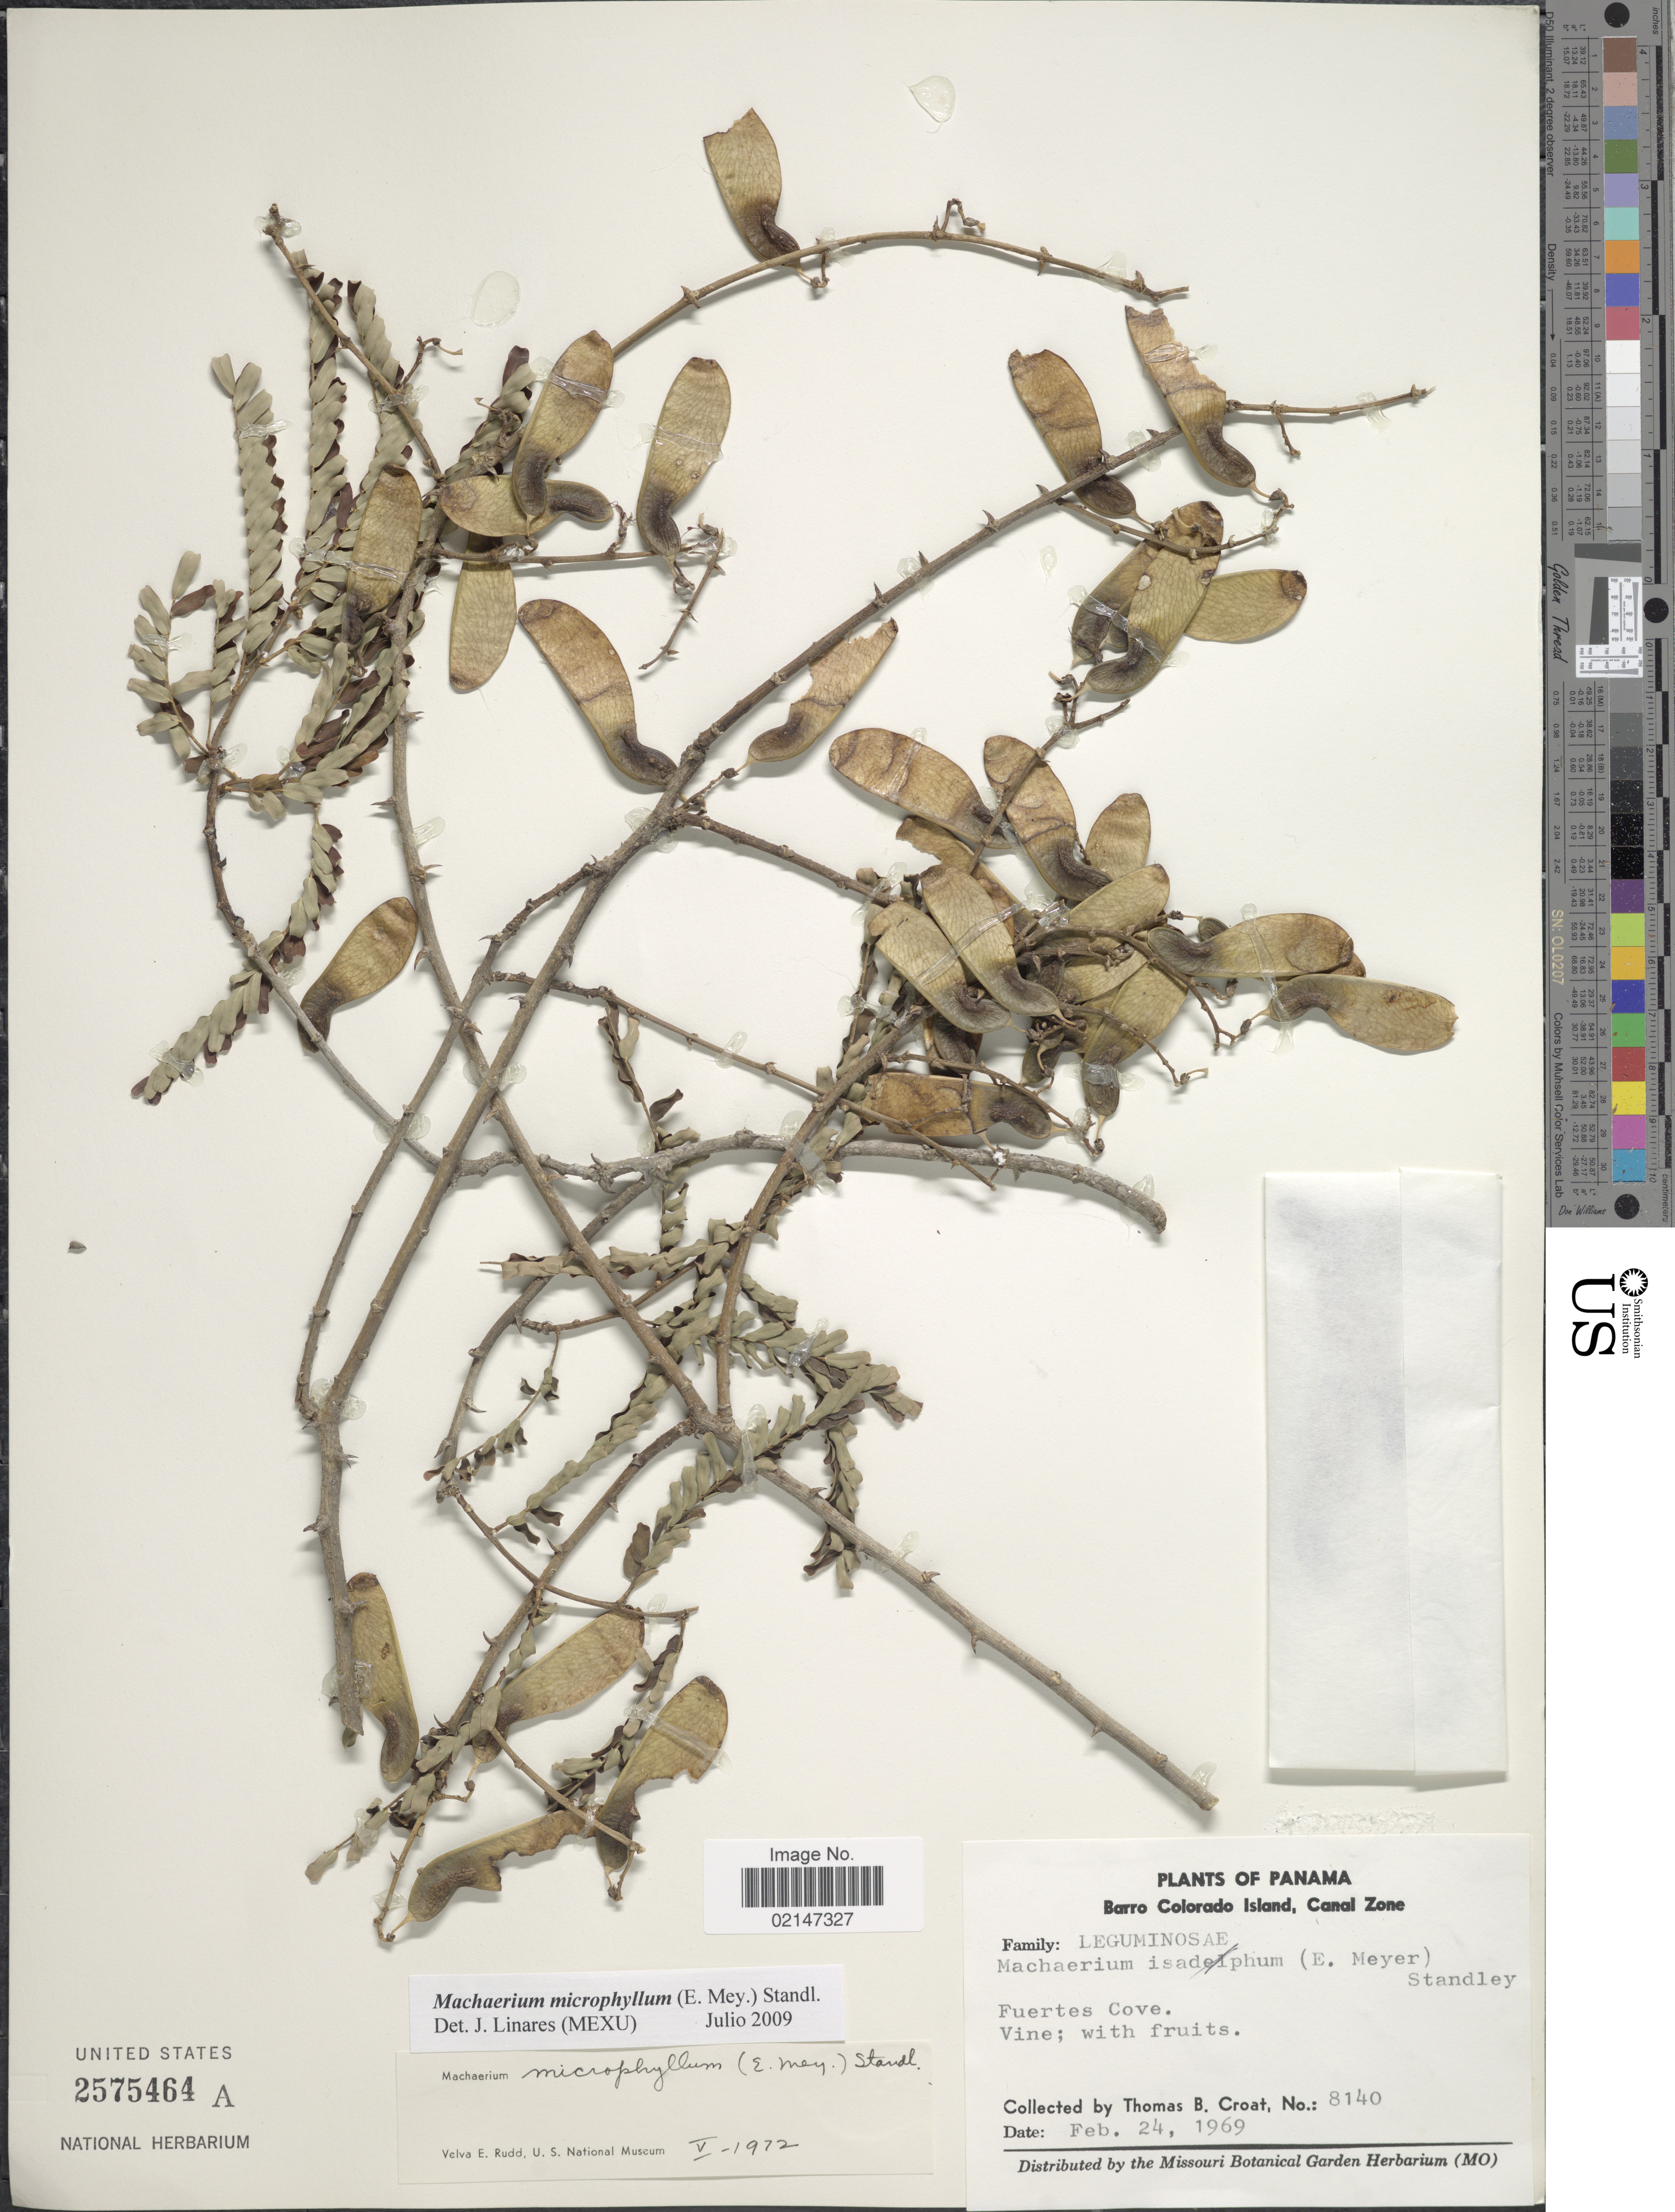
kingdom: Plantae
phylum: Tracheophyta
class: Magnoliopsida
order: Fabales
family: Fabaceae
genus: Machaerium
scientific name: Machaerium microphyllum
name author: Standl.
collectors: T. B. Croat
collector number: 8140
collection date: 1969-02-24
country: Panama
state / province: Panamá Oeste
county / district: Canal Zone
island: Barro Colorado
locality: Barro Colorado Island, Canal Zone, Fuertes Cove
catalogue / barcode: US 2575464A